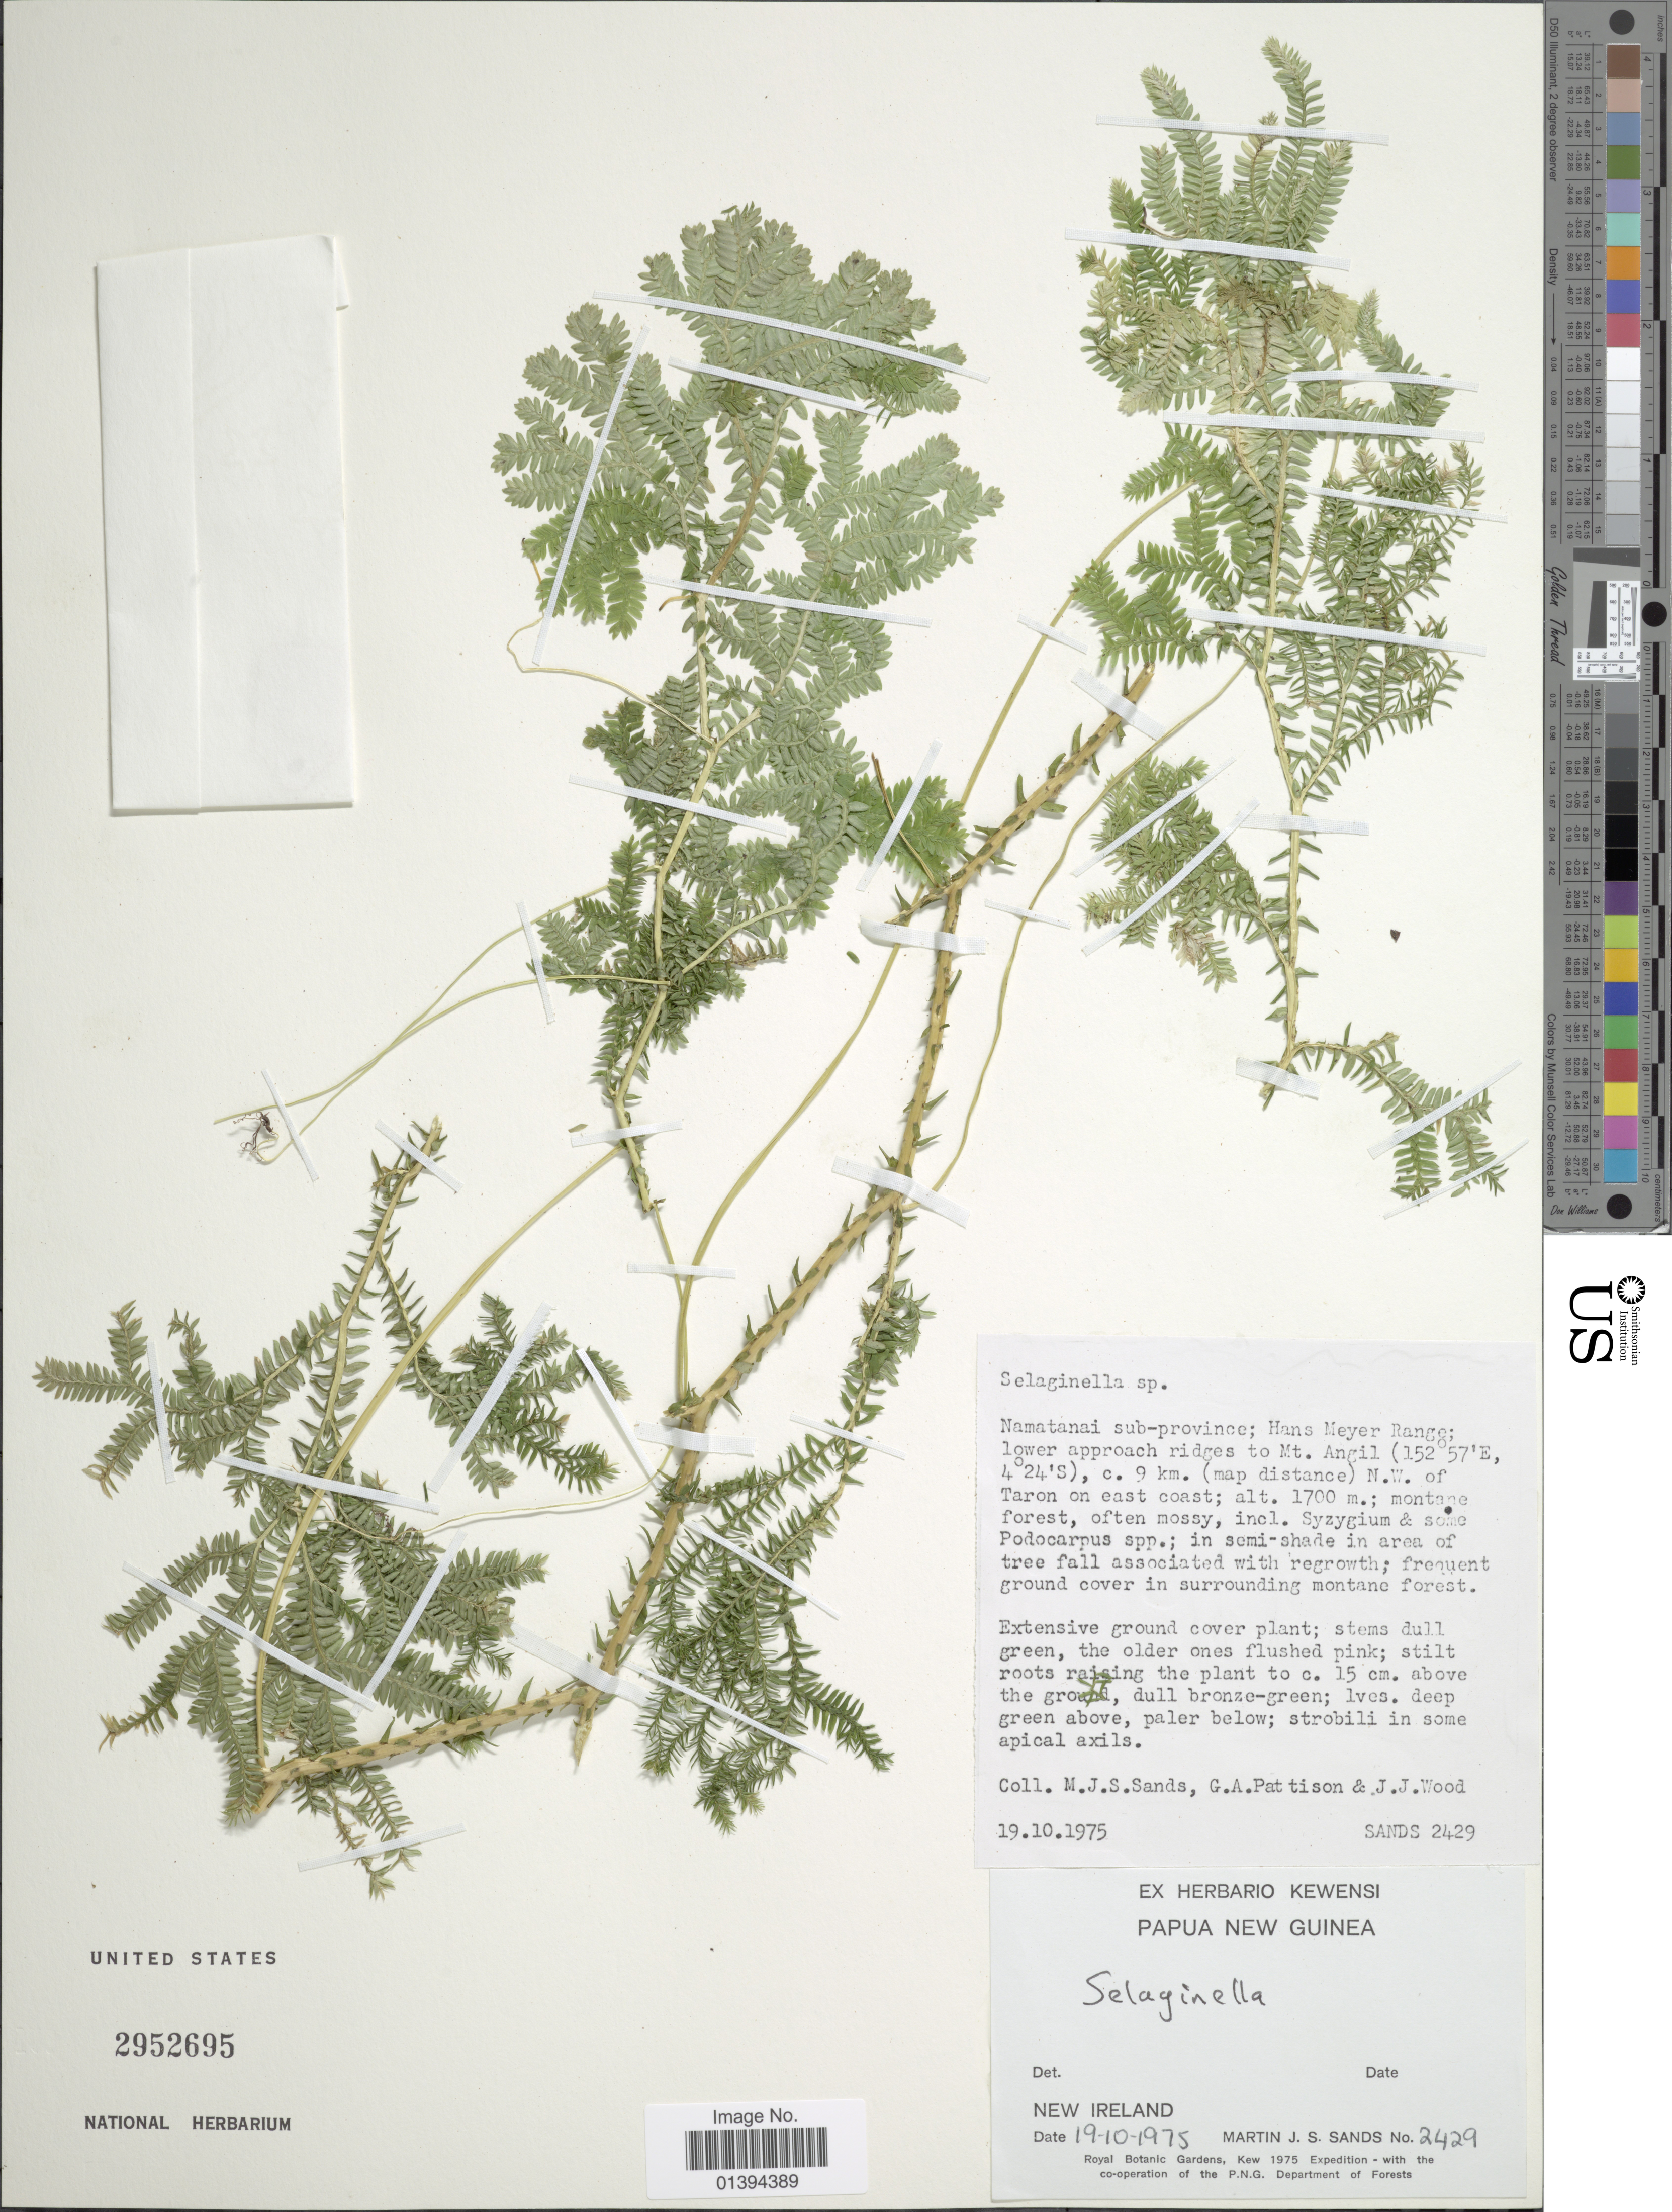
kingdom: Plantae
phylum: Tracheophyta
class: Lycopodiopsida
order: Selaginellales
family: Selaginellaceae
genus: Selaginella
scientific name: Selaginella sp.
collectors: M. Sands, G. Pattison & J. Wood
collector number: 2429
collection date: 1975-10-19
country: Papua New Guinea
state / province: New Ireland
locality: Namatanai sub-province; Hans Meyer Range; lower approach ridges to Mt. Angil, c. 9km (map distance) N.W. of Taron on east coast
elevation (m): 1700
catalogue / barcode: US 2952695